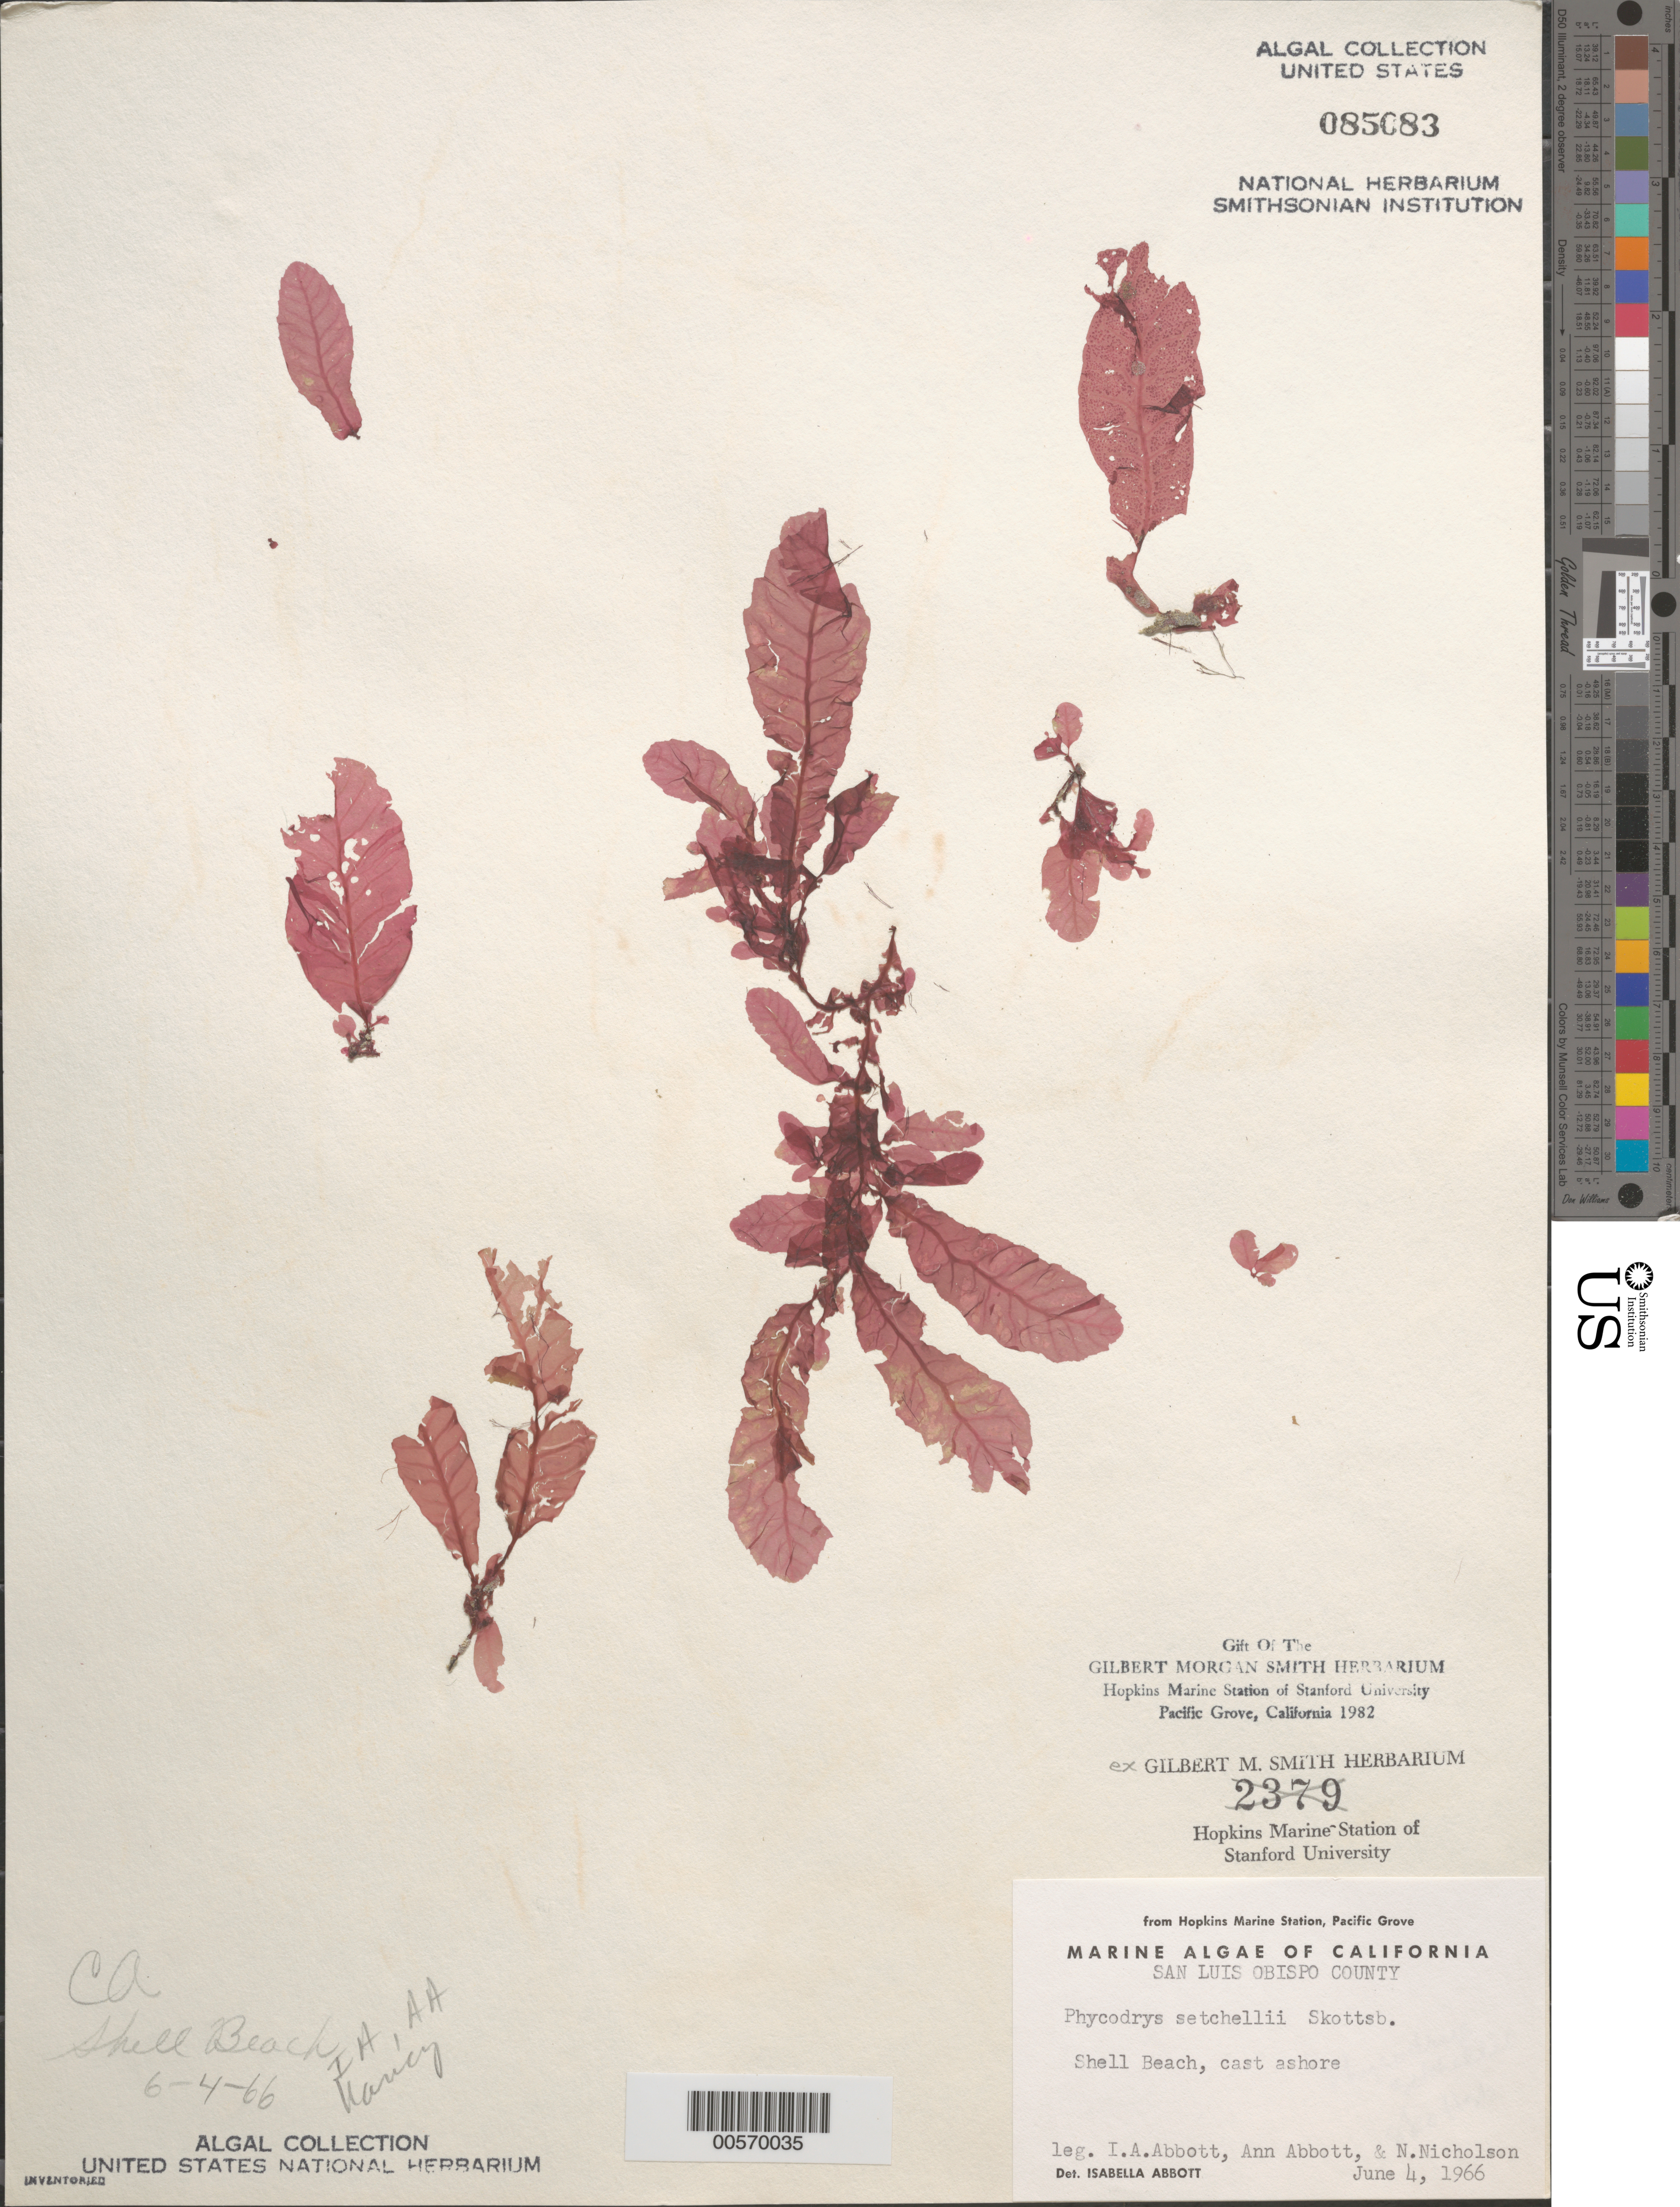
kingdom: Plantae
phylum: Rhodophyta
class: Florideophyceae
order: Ceramiales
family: Delesseriaceae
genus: Phycodrys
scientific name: Phycodrys setchellii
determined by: Abbott, Isabella A.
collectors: I. A. Abbott, A. Abbott & N. Nicholson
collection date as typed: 04 Jun 1966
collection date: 1966-06-04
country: United States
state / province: California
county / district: San Luis Obispo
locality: Shell Beach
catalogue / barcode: US 85083